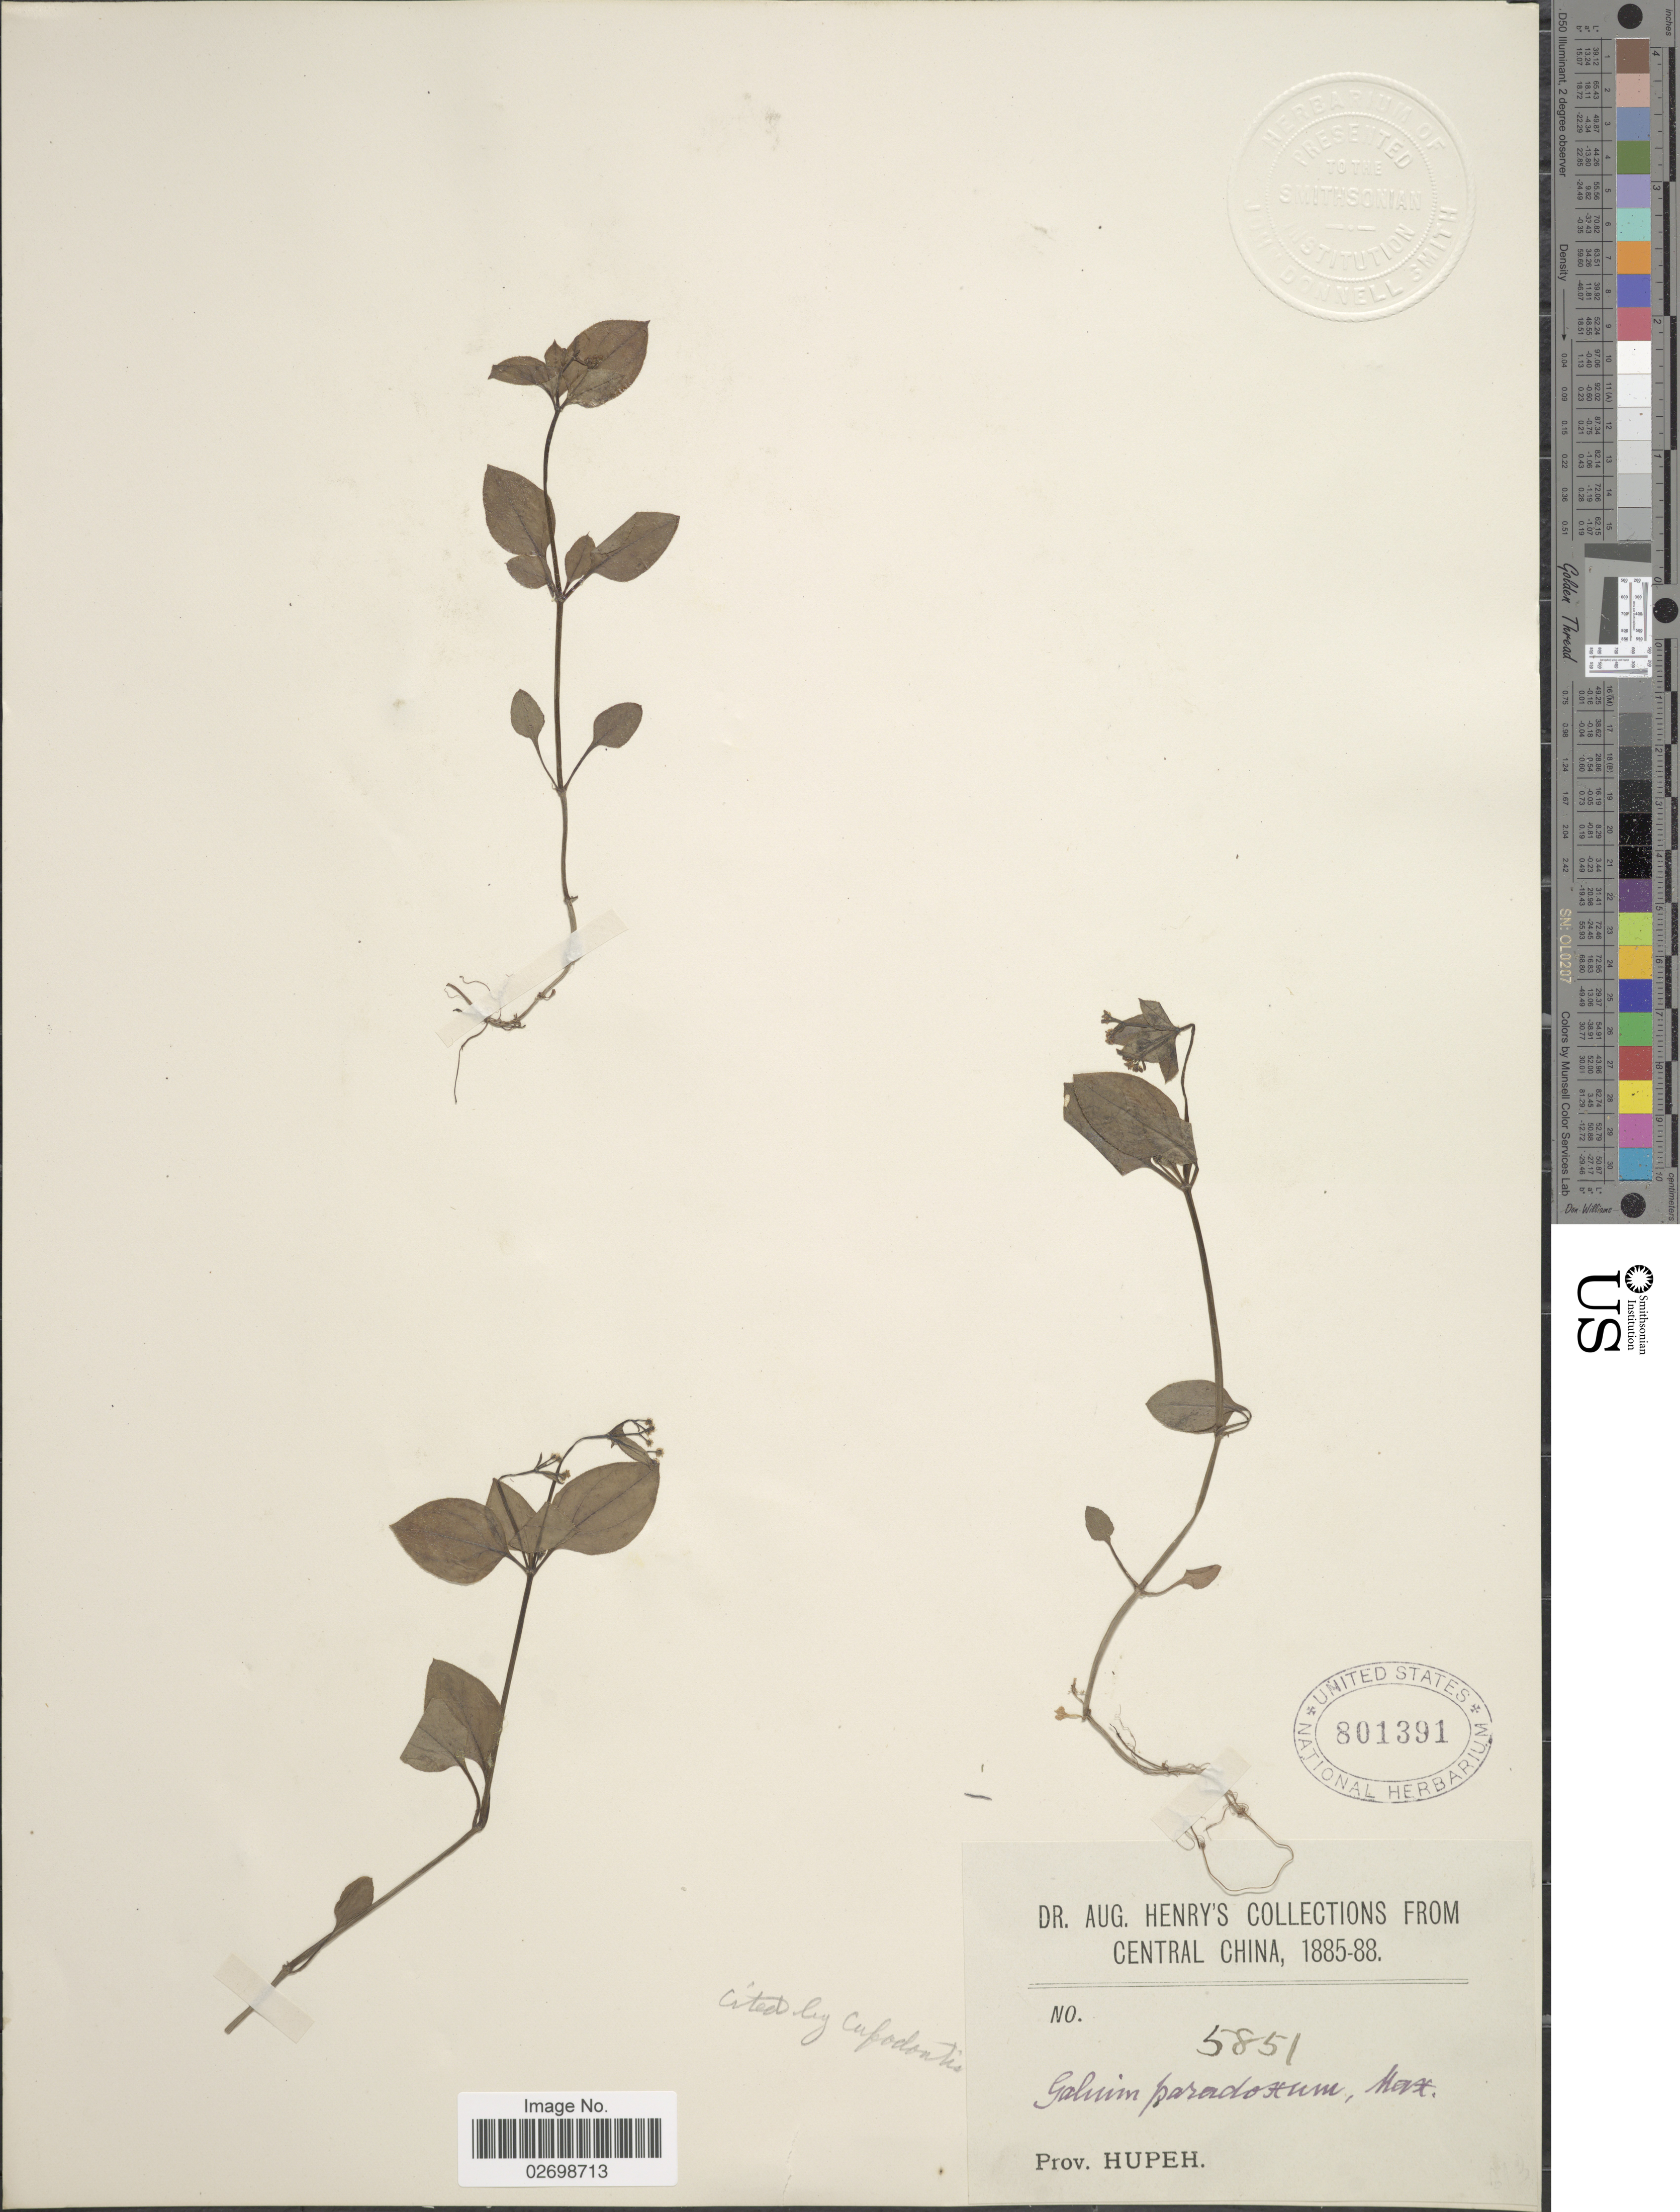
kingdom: Plantae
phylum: Tracheophyta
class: Magnoliopsida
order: Gentianales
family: Rubiaceae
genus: Galium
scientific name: Galium paradoxum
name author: Maxim.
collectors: A. Henry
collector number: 5851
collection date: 1885/1888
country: China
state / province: Hubei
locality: Central, Prov. Hupeh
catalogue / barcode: US 801391